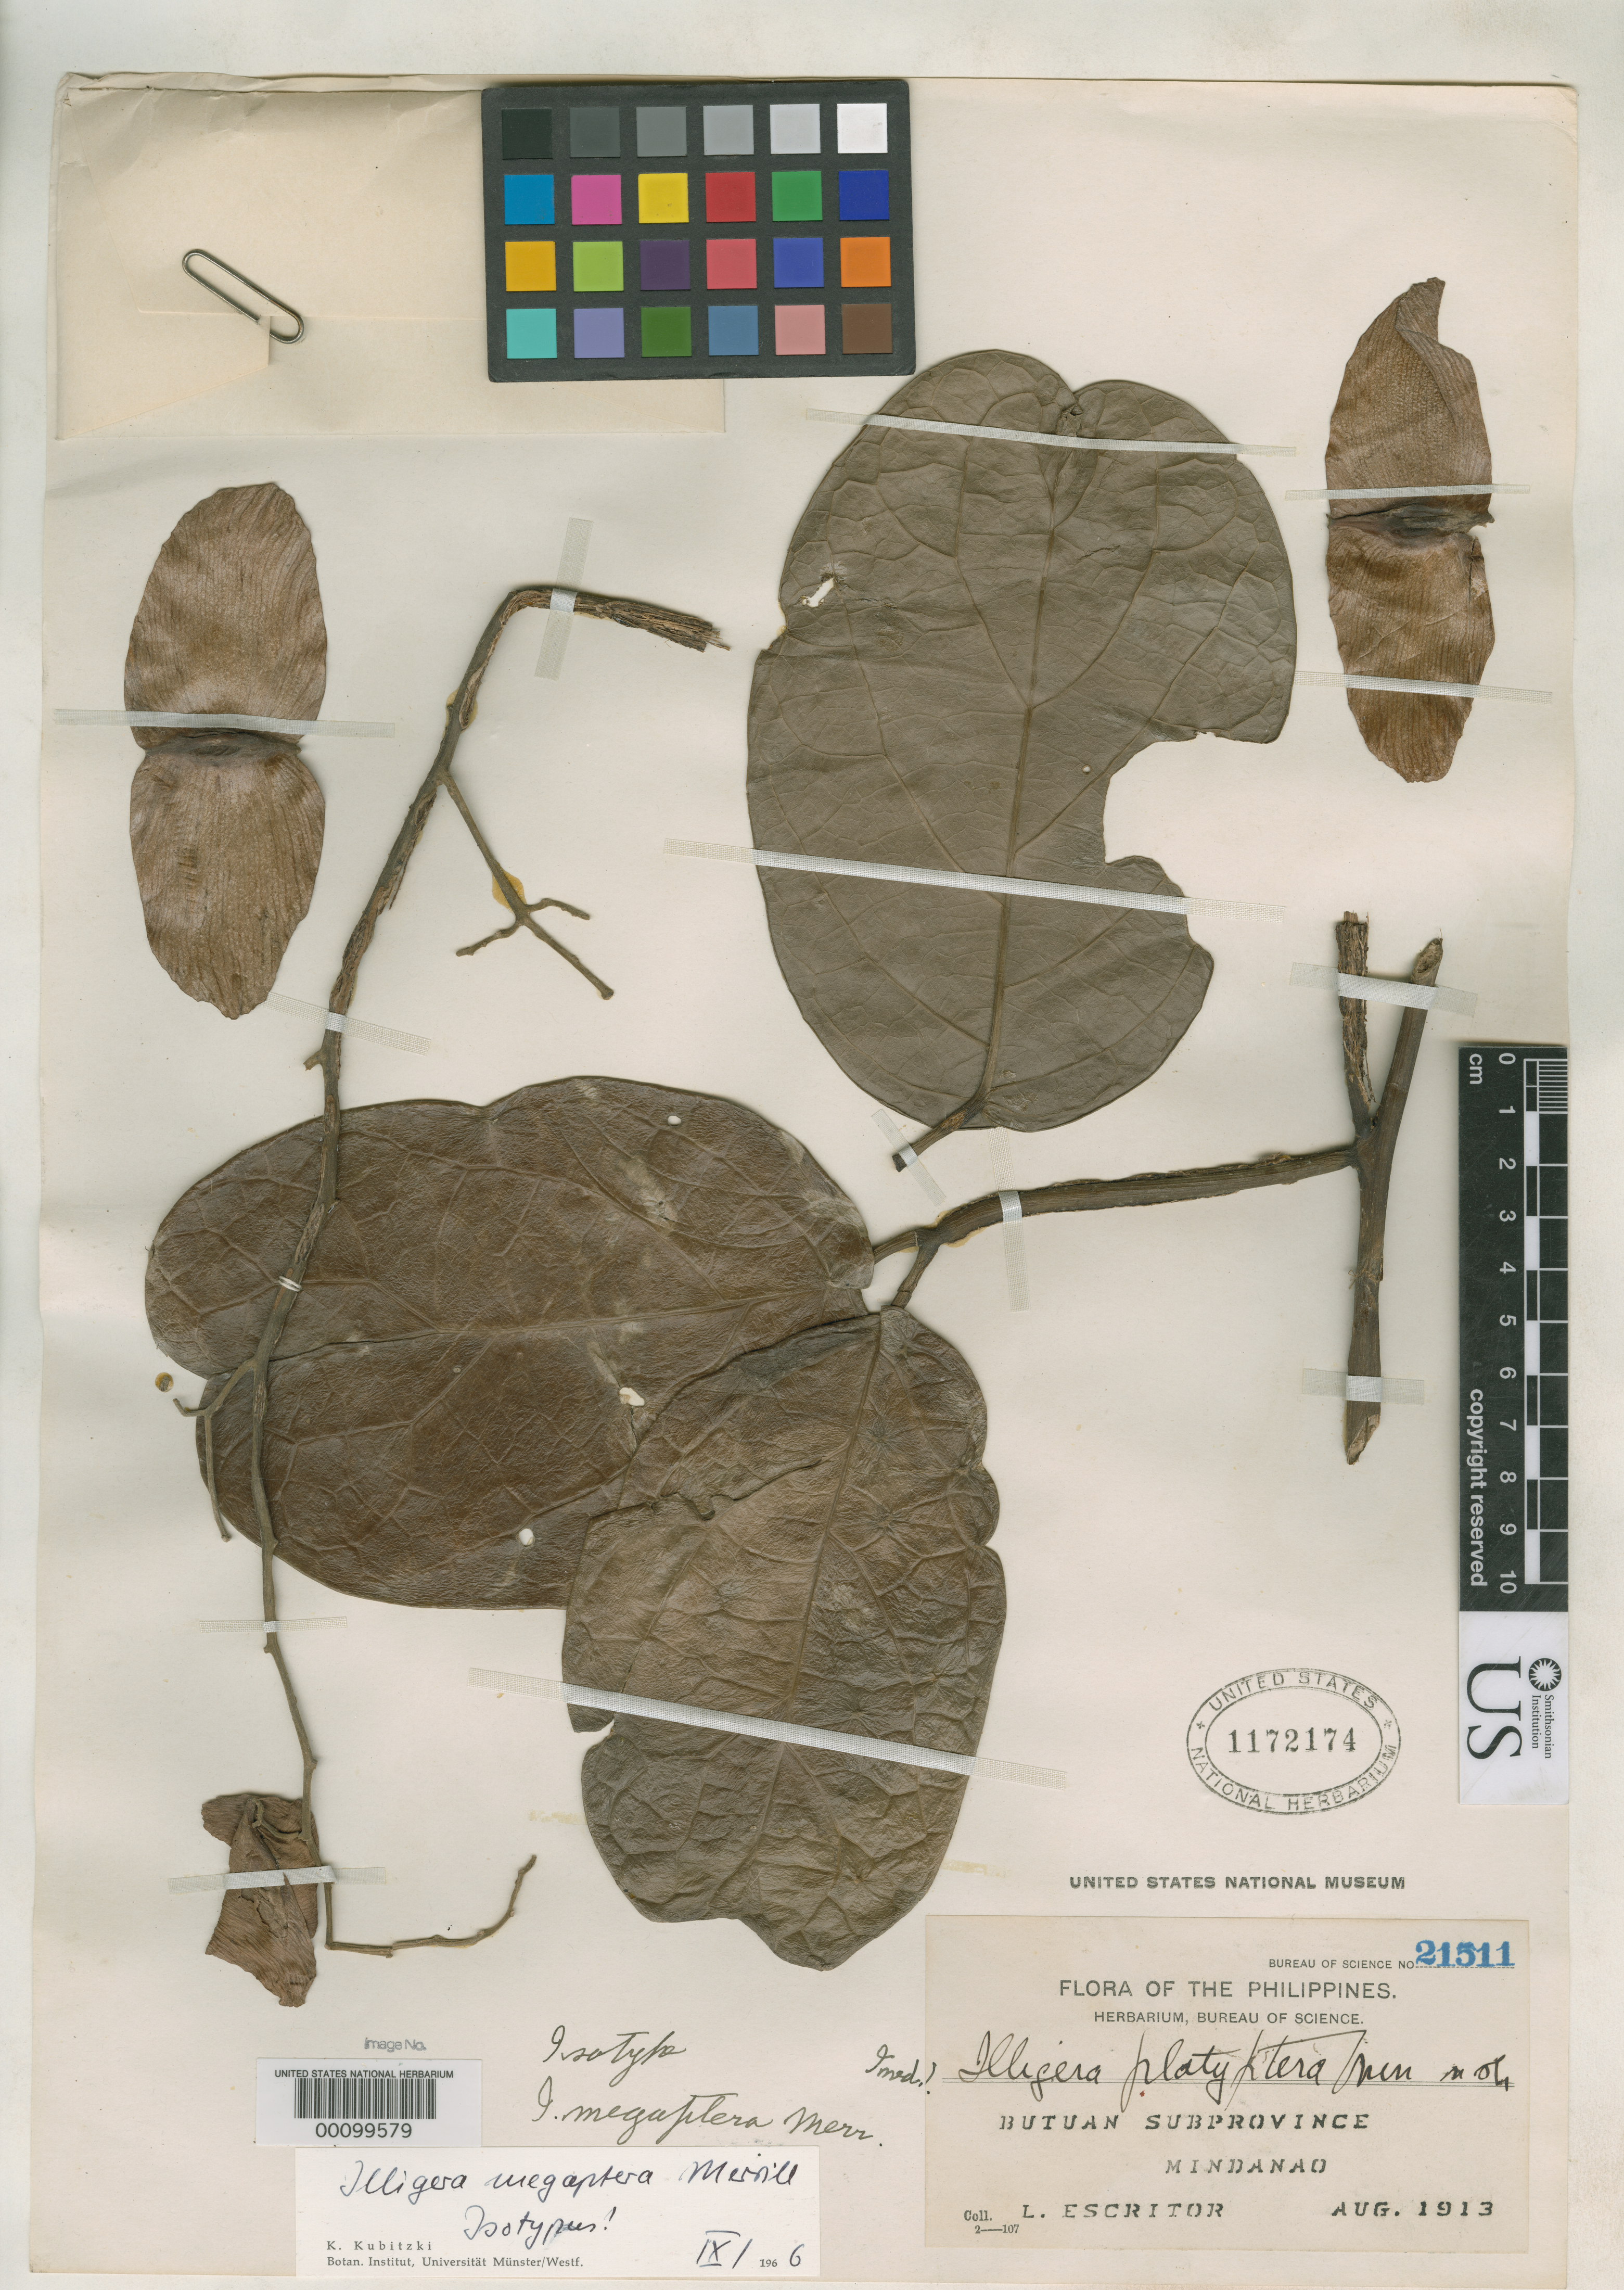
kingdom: Plantae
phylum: Tracheophyta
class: Magnoliopsida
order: Laurales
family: Hernandiaceae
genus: Illigera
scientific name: Illigera megaptera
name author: Merr.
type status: Isotype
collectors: L. Escritor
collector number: Bur. Sci. 21511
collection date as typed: Aug 1913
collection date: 1913-08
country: Philippines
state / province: Caraga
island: Mindanao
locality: Butuan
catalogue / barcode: US 172174